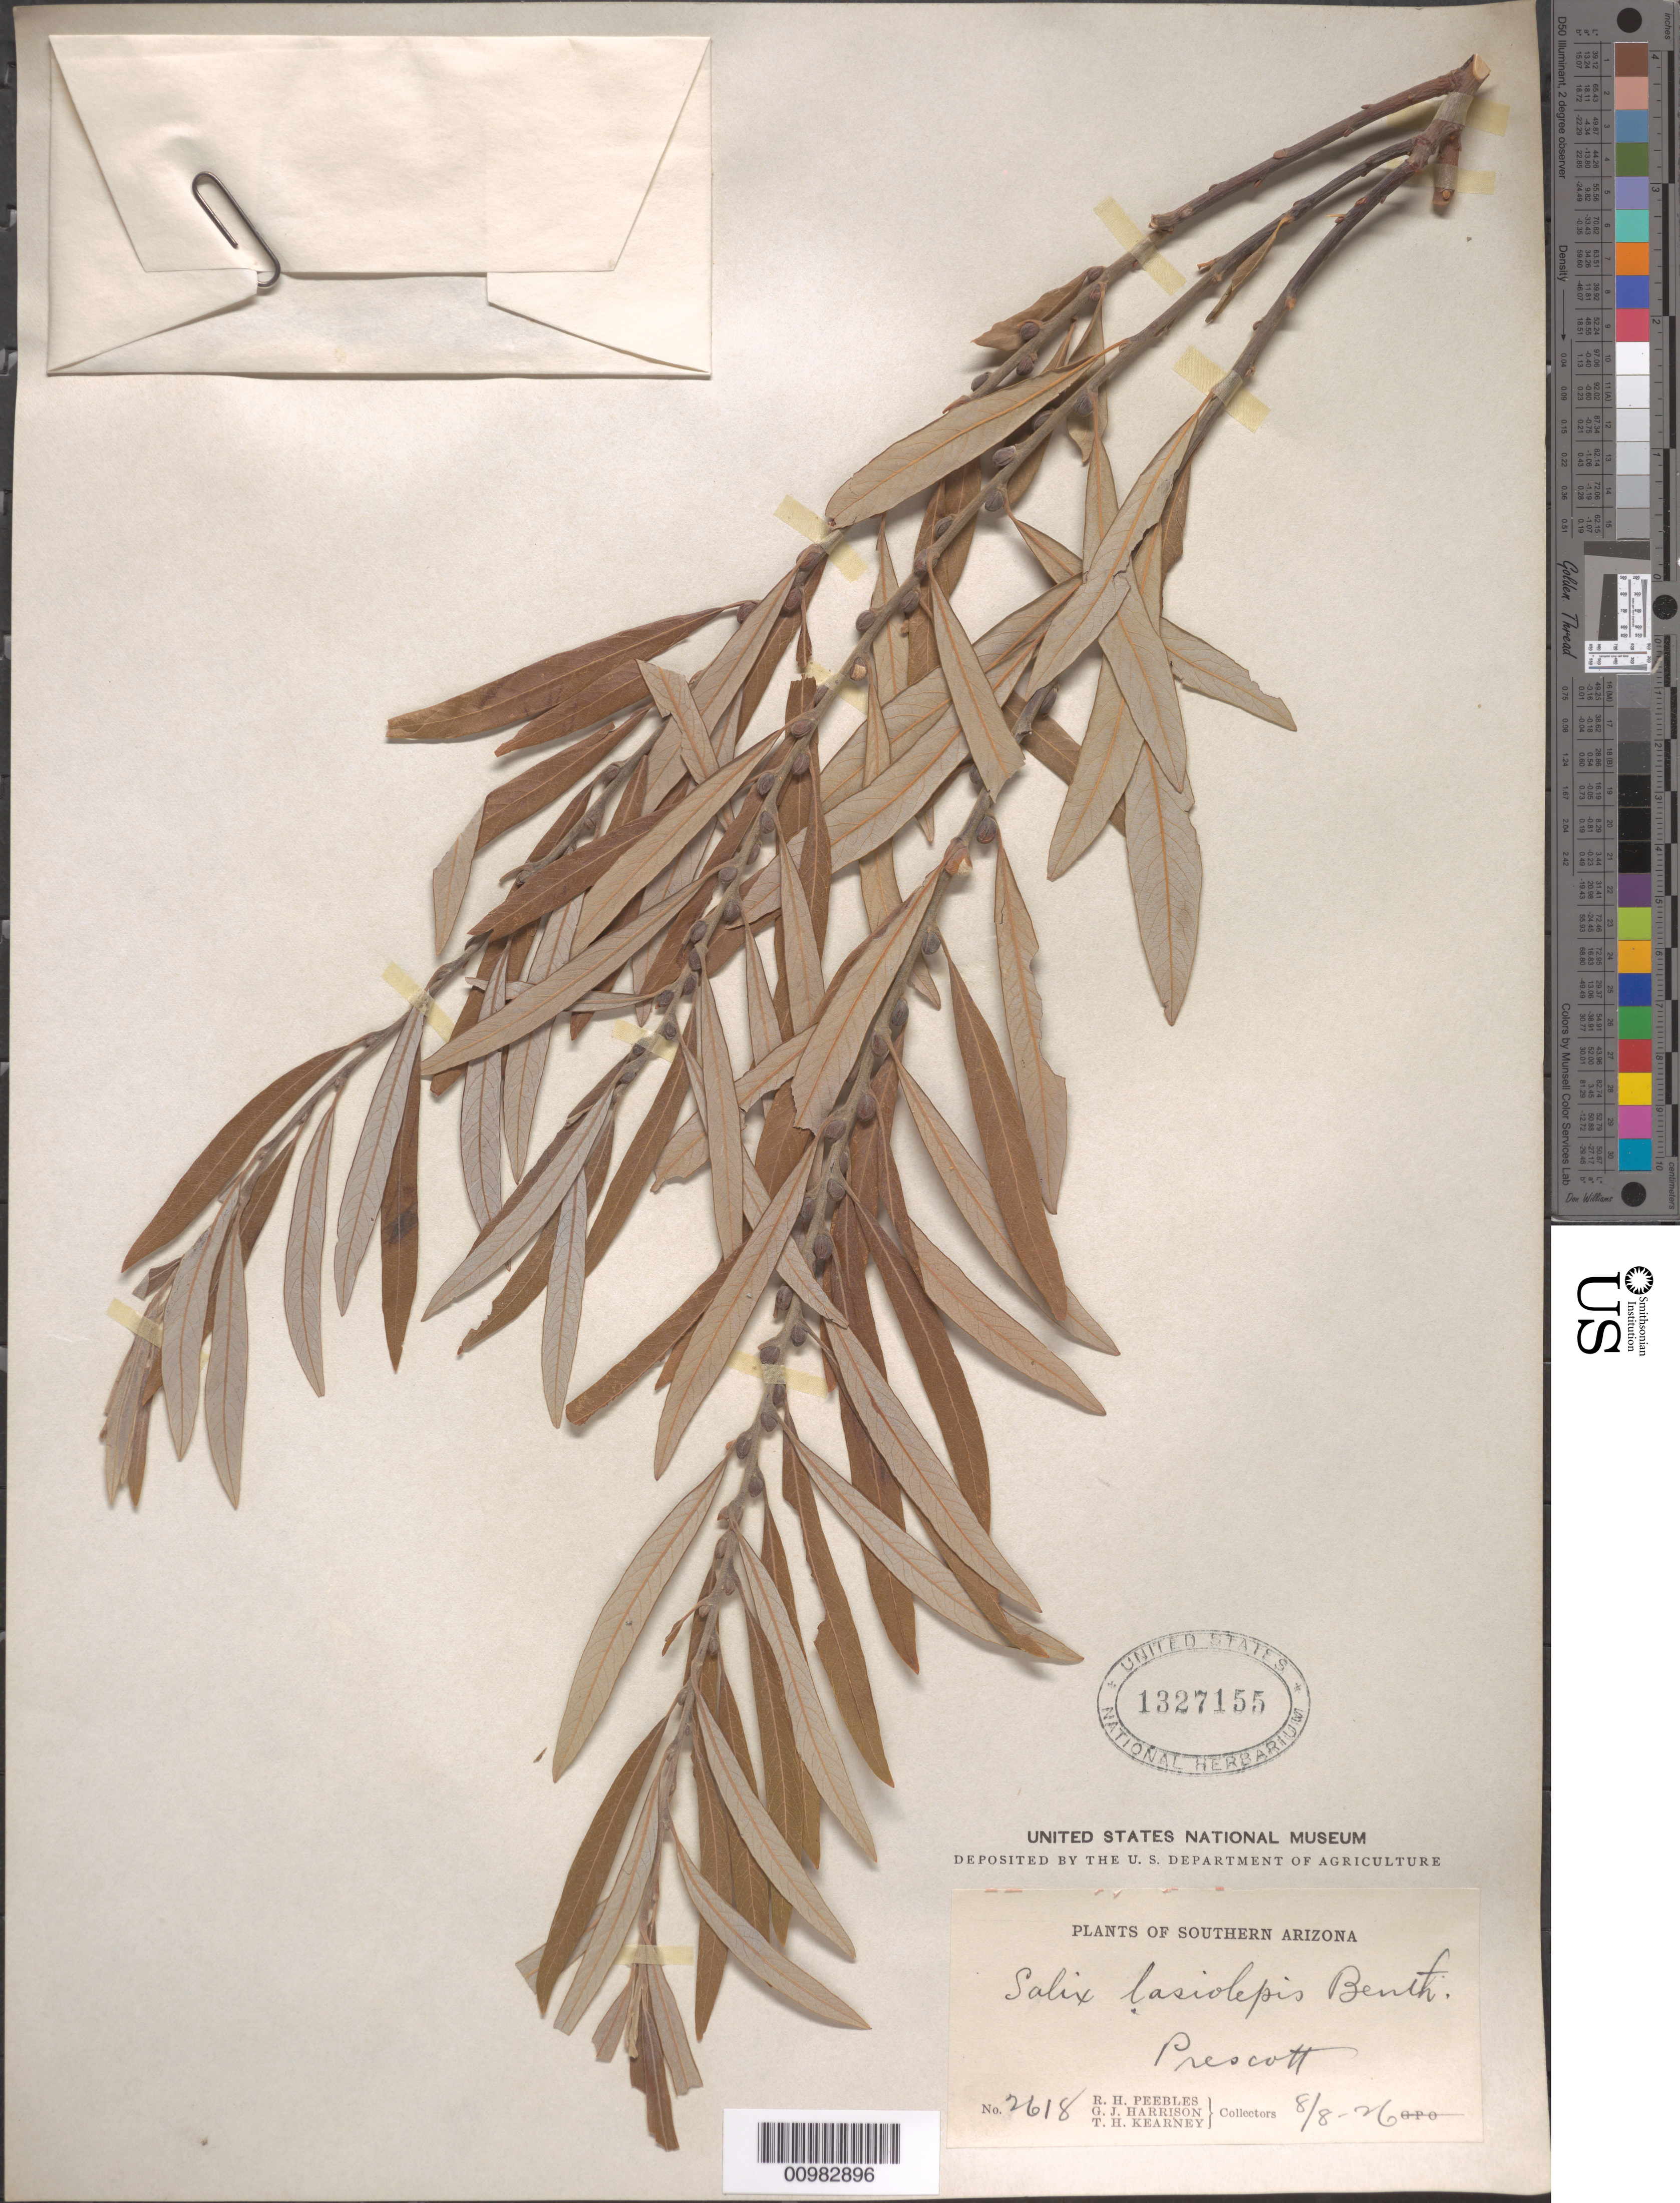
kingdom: Plantae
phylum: Tracheophyta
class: Magnoliopsida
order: Malpighiales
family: Salicaceae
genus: Salix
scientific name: Salix lasiolepis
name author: Benth.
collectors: R. H. Peebles & G. J. Harrison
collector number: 2618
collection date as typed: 08 Aug 1926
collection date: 1926-08-08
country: United States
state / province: Arizona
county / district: Yavapai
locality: Prescott.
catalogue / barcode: US 1327155